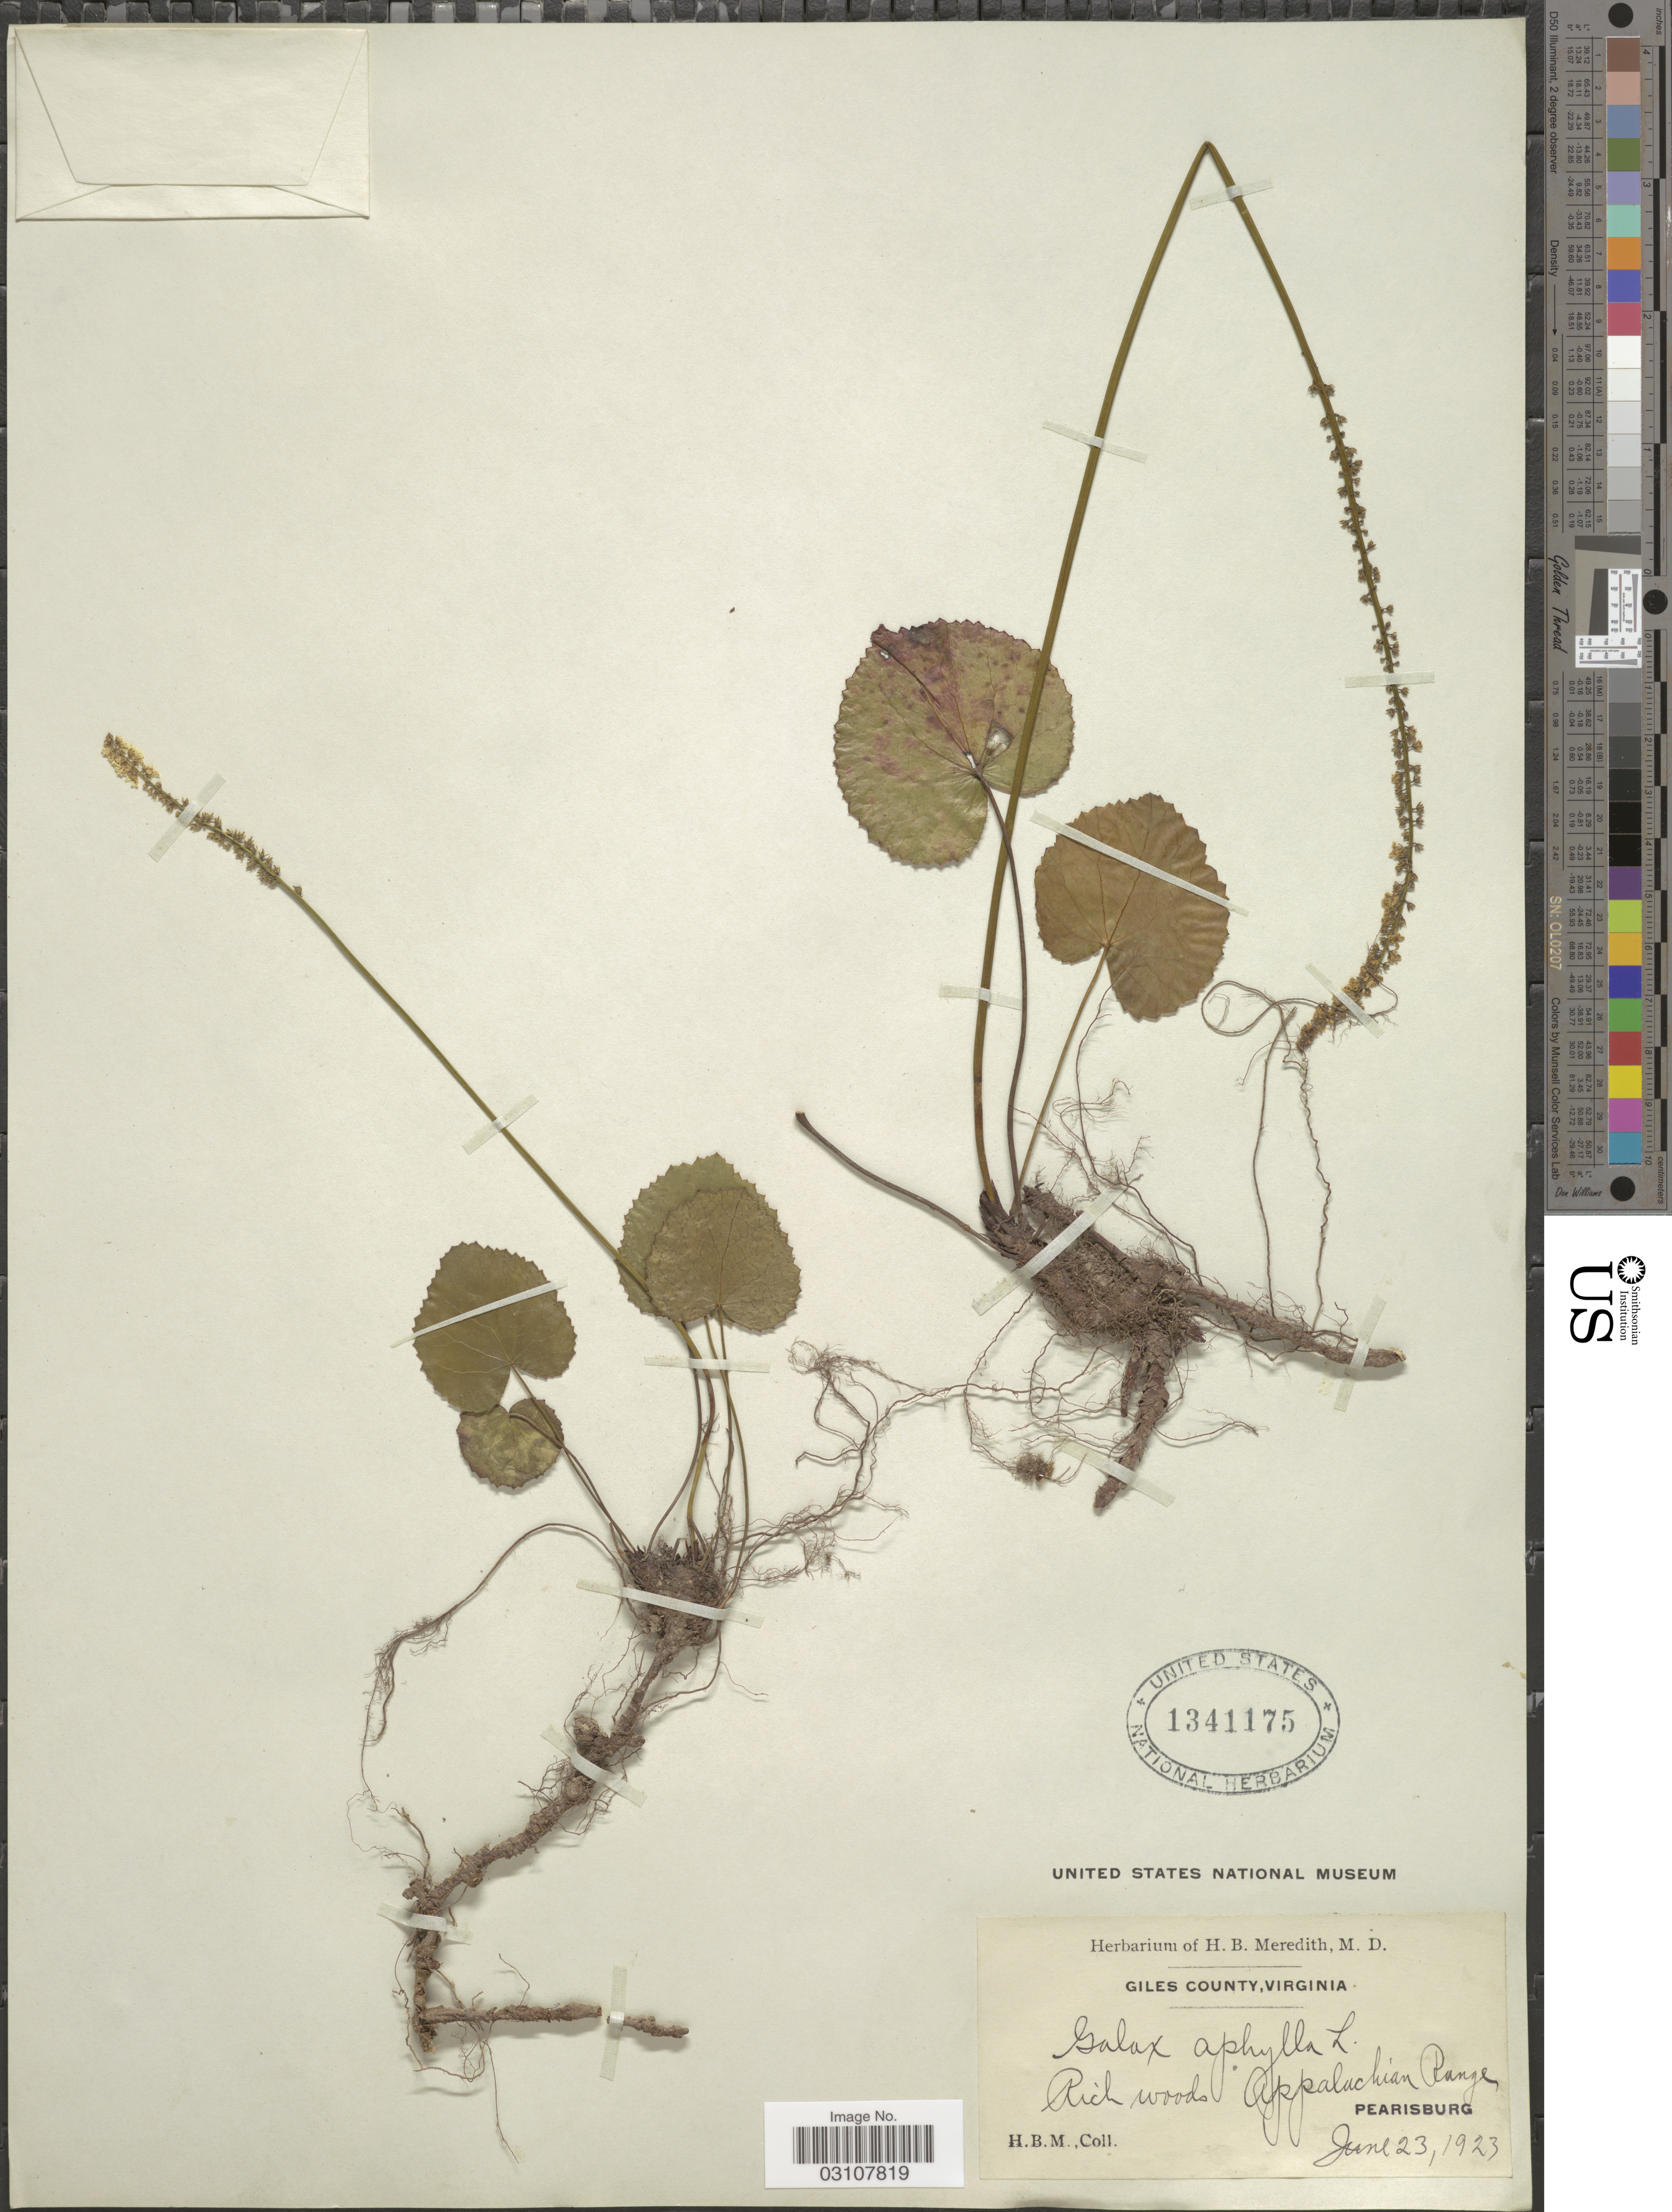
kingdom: Plantae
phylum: Tracheophyta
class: Magnoliopsida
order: Ericales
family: Diapensiaceae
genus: Galax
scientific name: Galax urceolata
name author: (Poir.) Brummitt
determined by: Gaynor, Michelle L., (FLAS), University of Florida (UNITED STATES)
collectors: H. Meredith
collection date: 1923-06-23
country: United States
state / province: Virginia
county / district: Giles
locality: Appalachian Range. Pearisburg.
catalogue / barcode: US 1341175